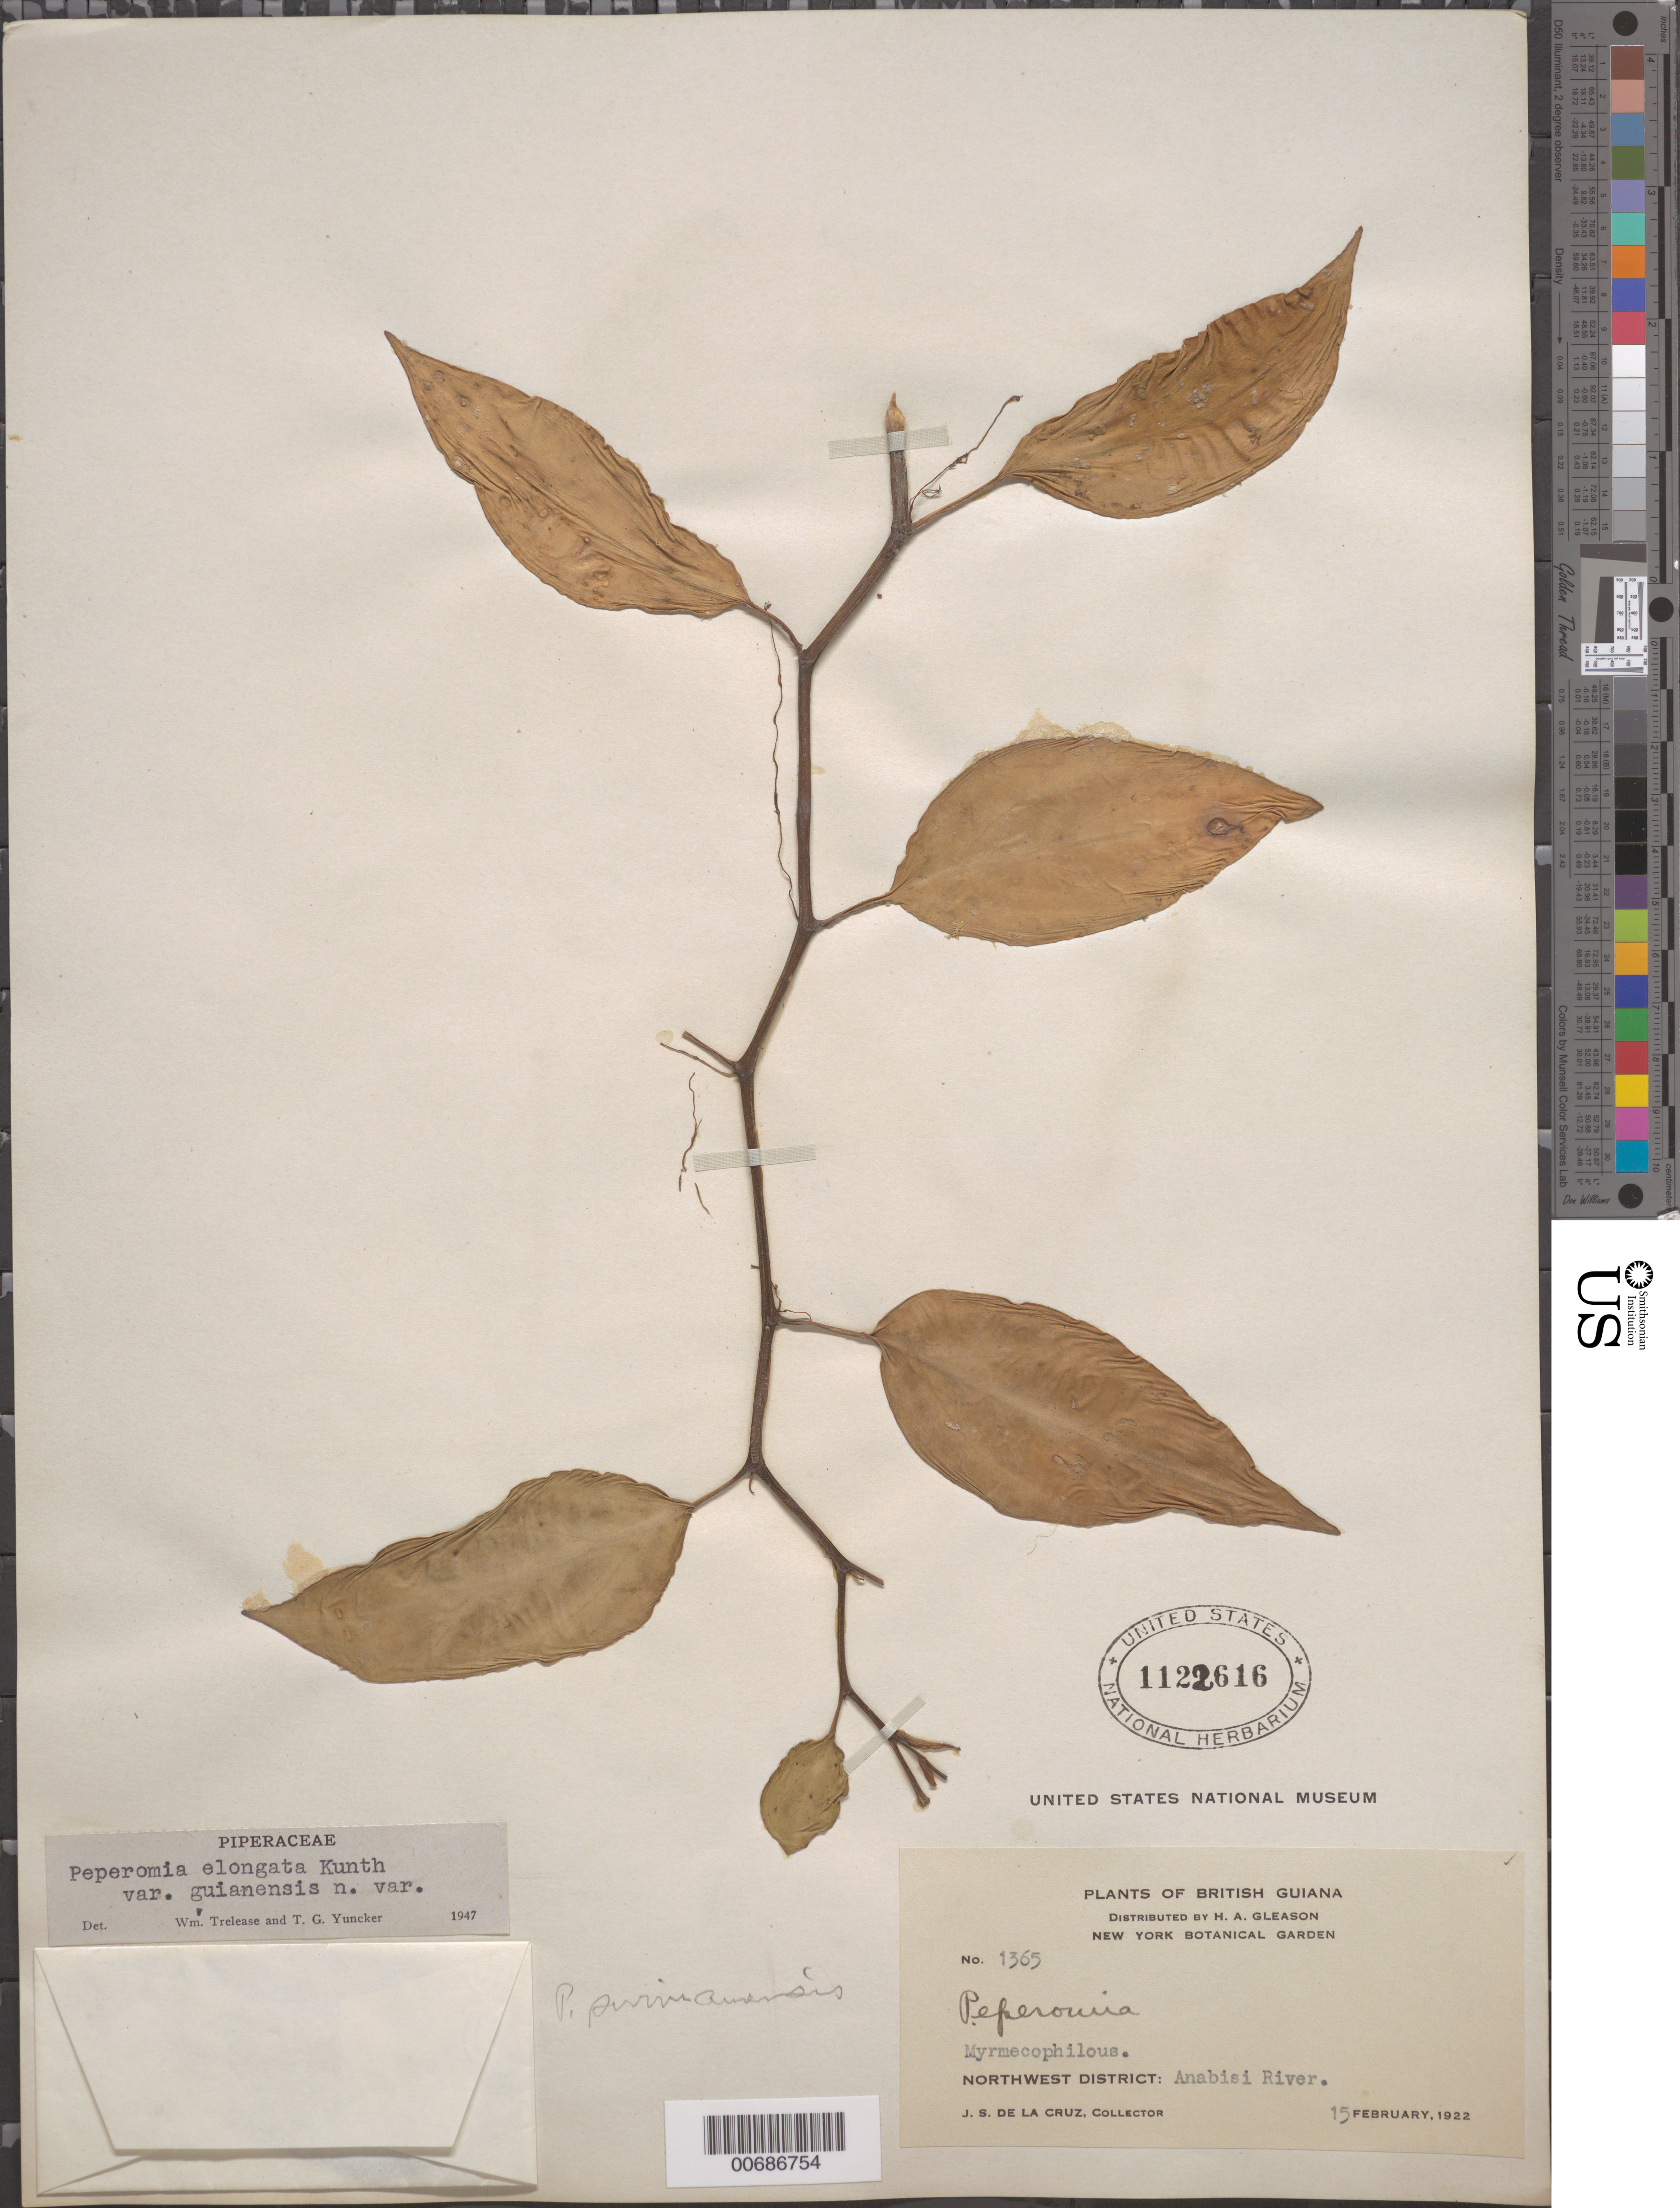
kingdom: Plantae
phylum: Tracheophyta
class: Magnoliopsida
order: Piperales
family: Piperaceae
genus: Peperomia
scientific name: Peperomia elongata var. guianensis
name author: Yunck.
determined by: Trelease, W.; Yuncker, T. G.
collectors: J. S. de la Cruz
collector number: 1365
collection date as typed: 15-Feb-22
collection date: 1922-02-15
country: Guyana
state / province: Barima-Waini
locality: Anabisi River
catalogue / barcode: US 1122616